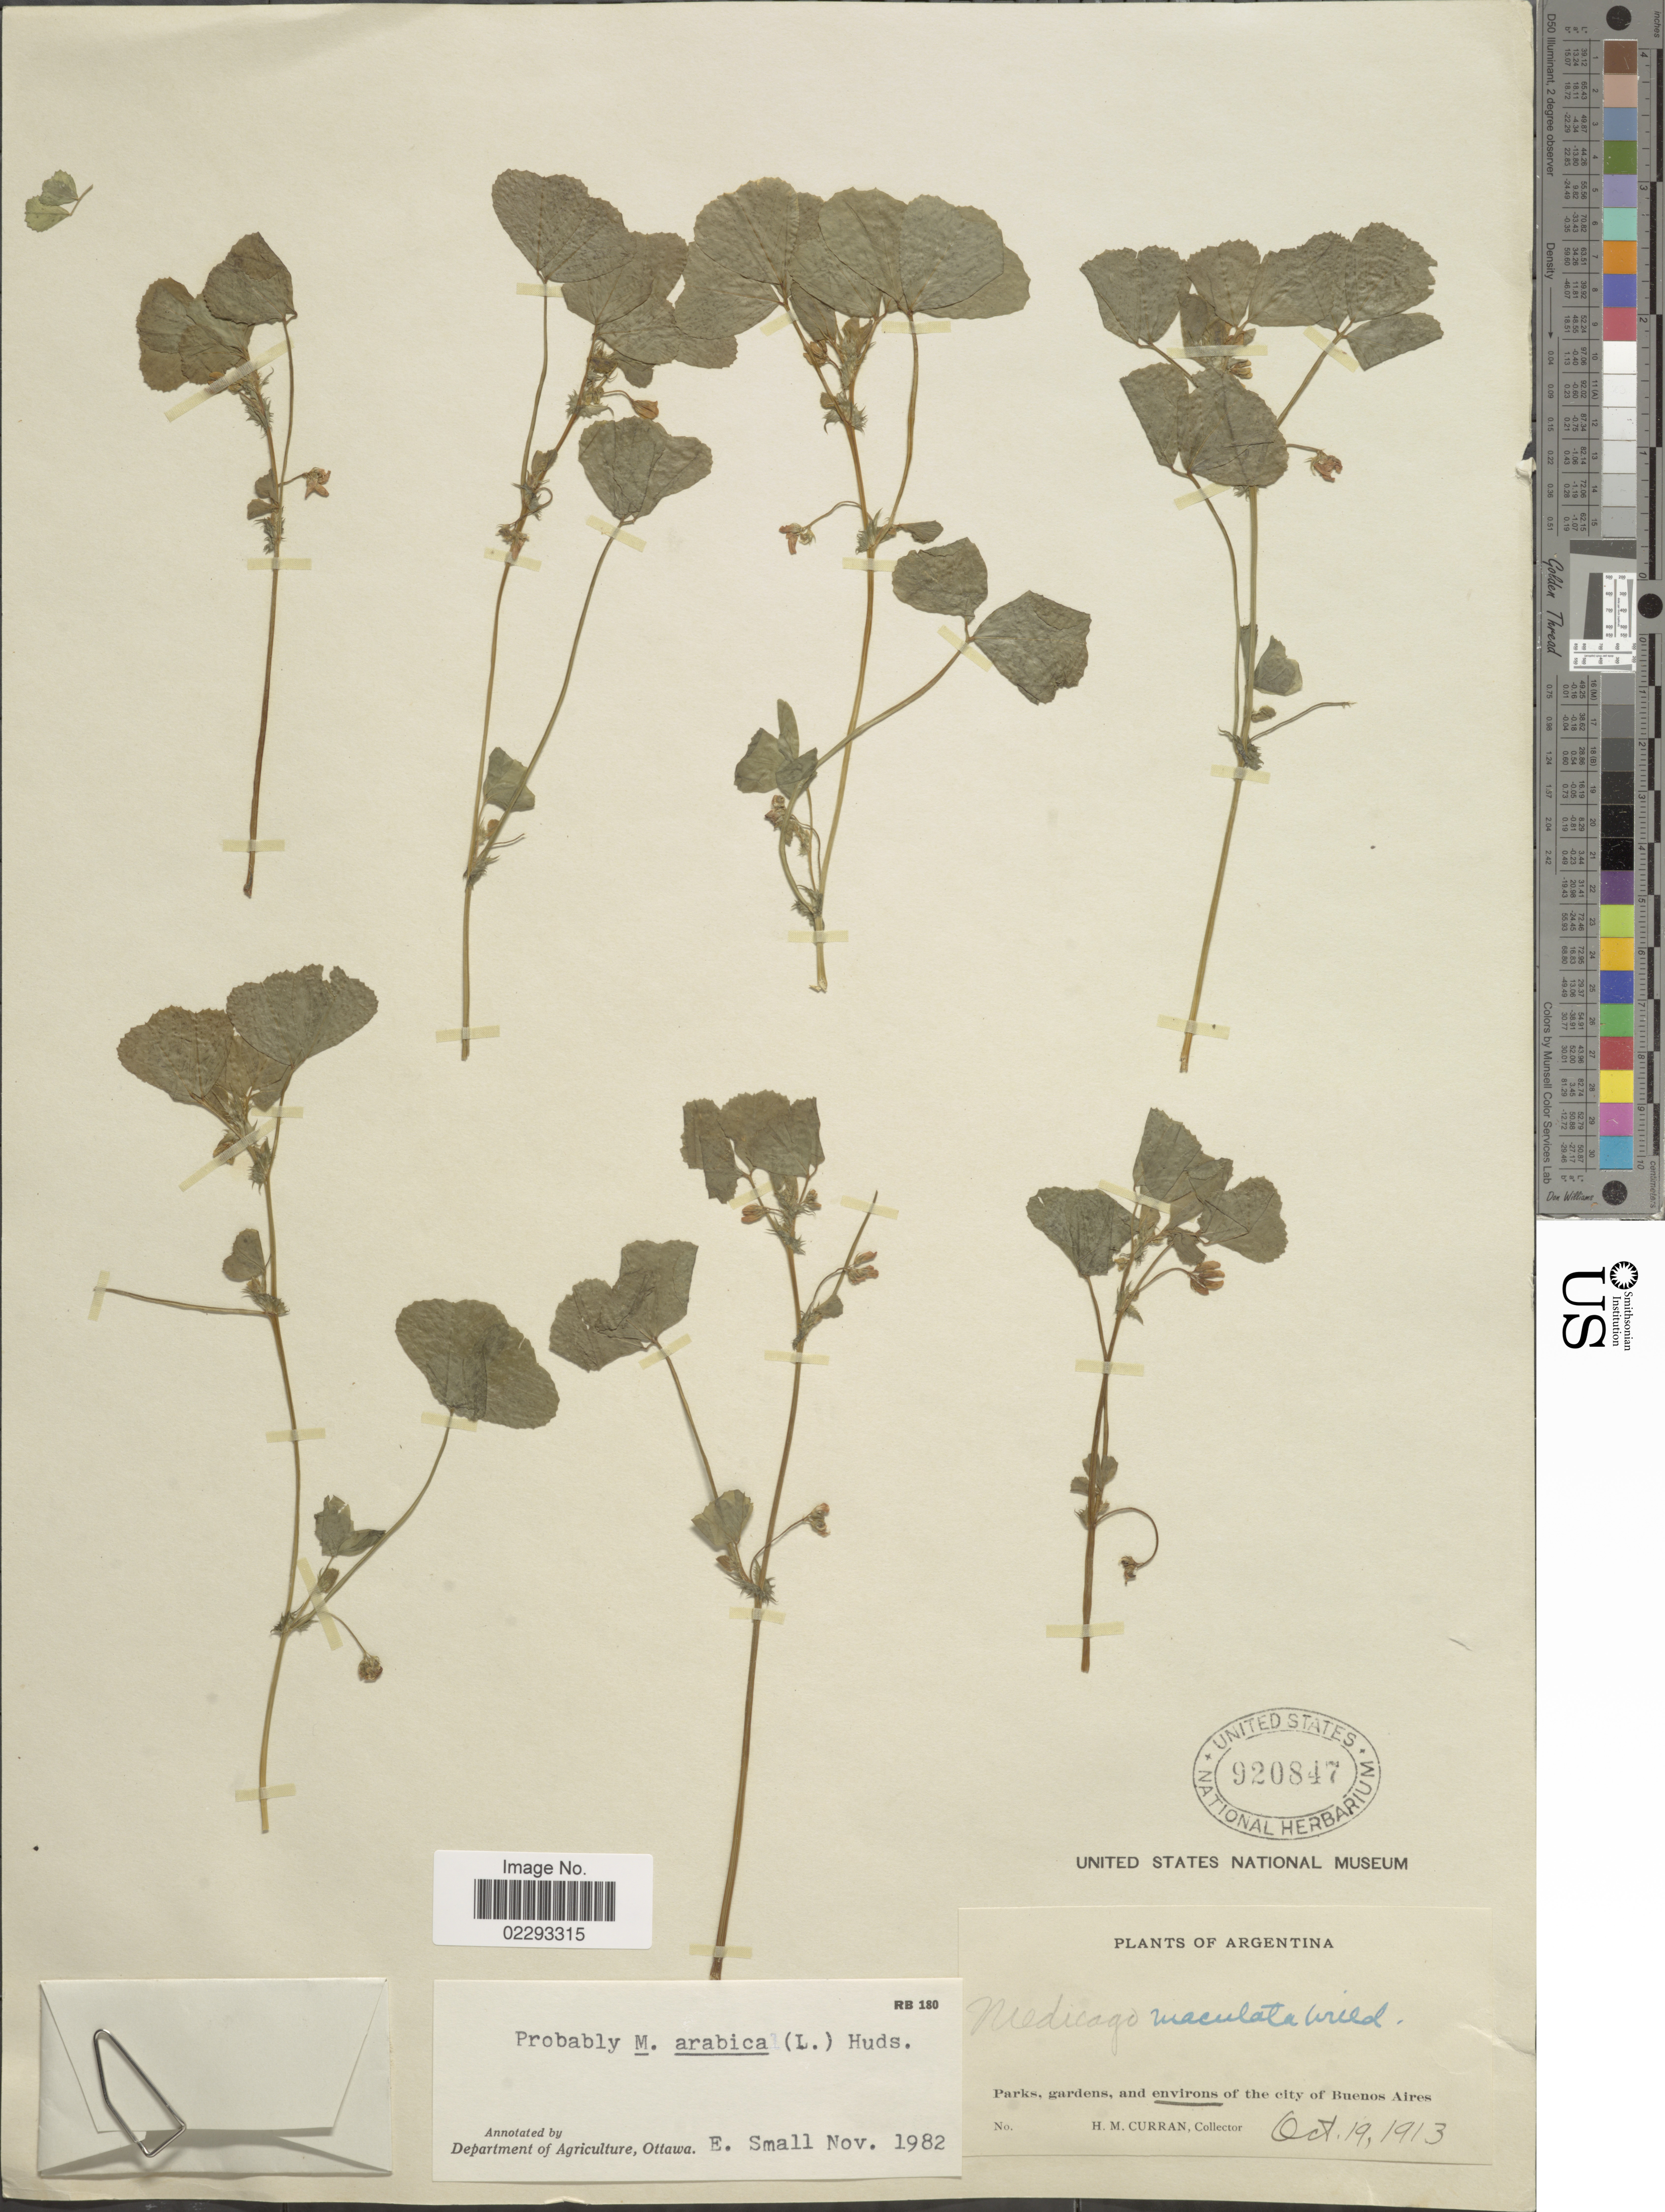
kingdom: Plantae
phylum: Tracheophyta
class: Magnoliopsida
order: Fabales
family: Fabaceae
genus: Medicago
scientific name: Medicago arabica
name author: (L.) Huds.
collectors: H. M. Curran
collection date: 1913-10-19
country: Argentina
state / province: Buenos Aires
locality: Parks, gardens and environs of the city of Buenos Aires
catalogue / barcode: US 920847